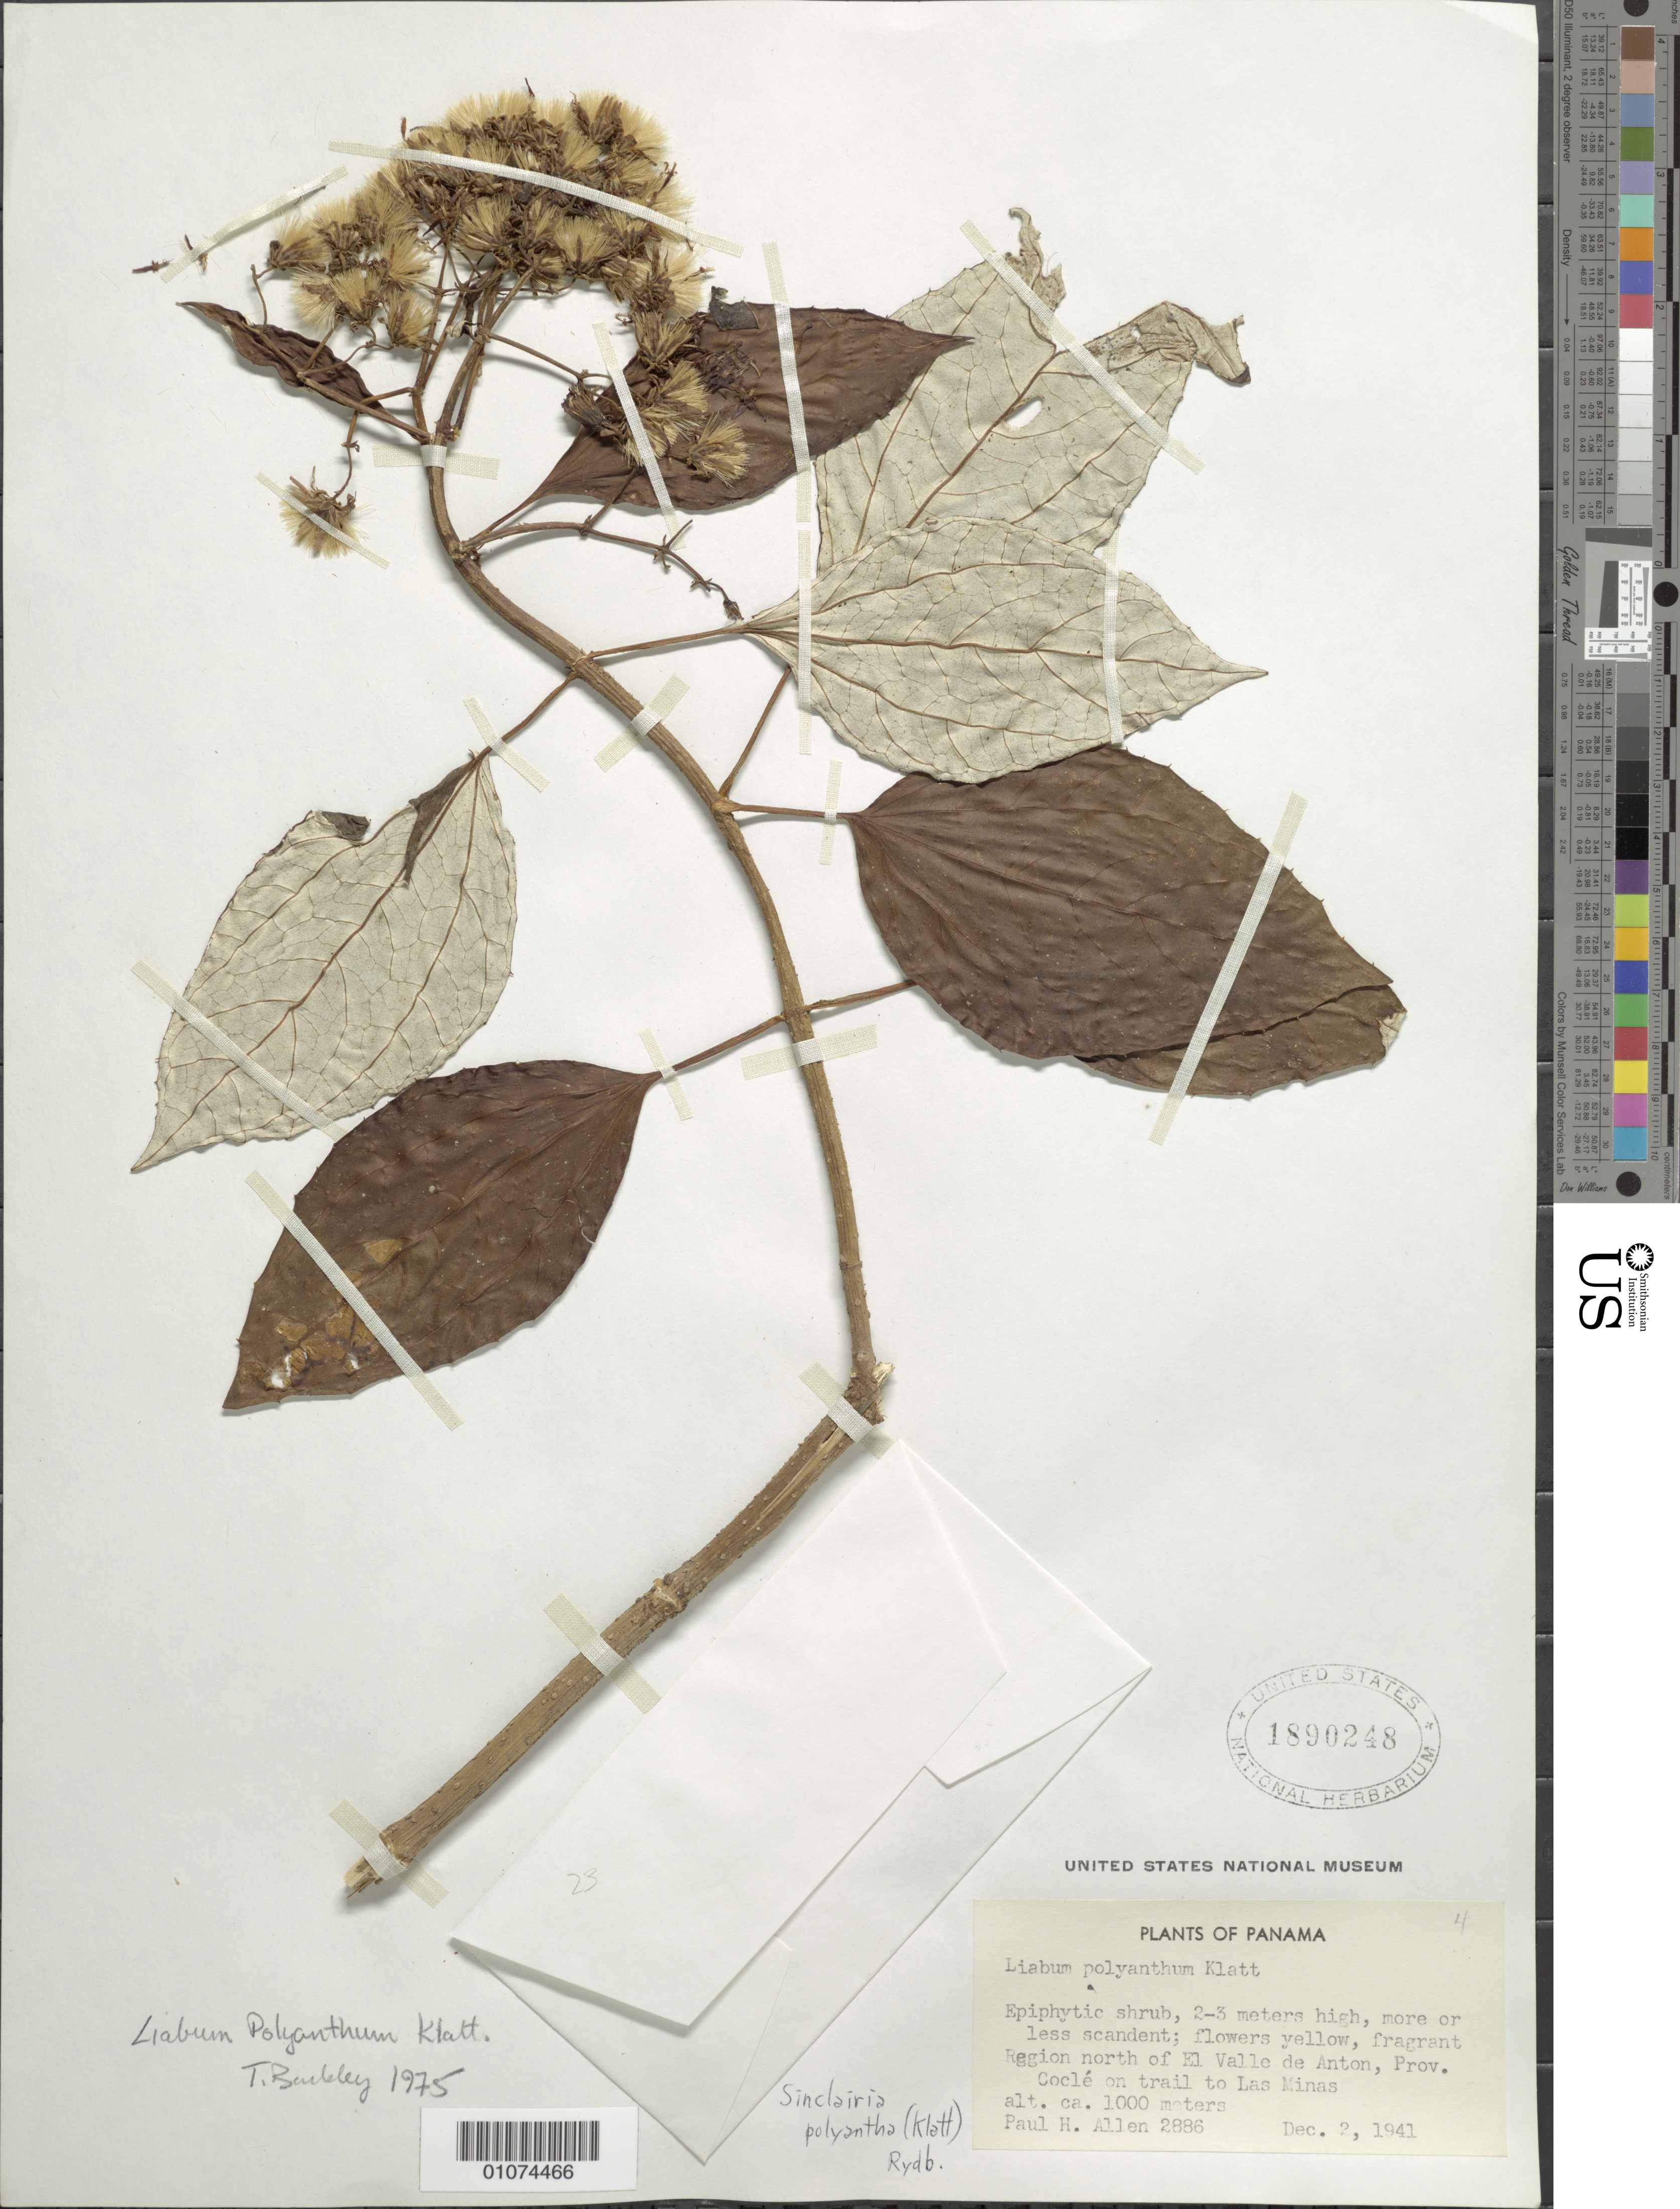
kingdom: Plantae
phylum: Tracheophyta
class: Magnoliopsida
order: Asterales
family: Asteraceae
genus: Sinclairia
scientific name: Sinclairia polyantha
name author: (Klatt) Rydb.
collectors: P. H. Allen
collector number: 2886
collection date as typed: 2 December 1941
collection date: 1941-12-02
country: Panama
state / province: Coclé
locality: El Valle de Anton, region north of, on trail to Las Minas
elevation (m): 1000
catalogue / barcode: US 1890248